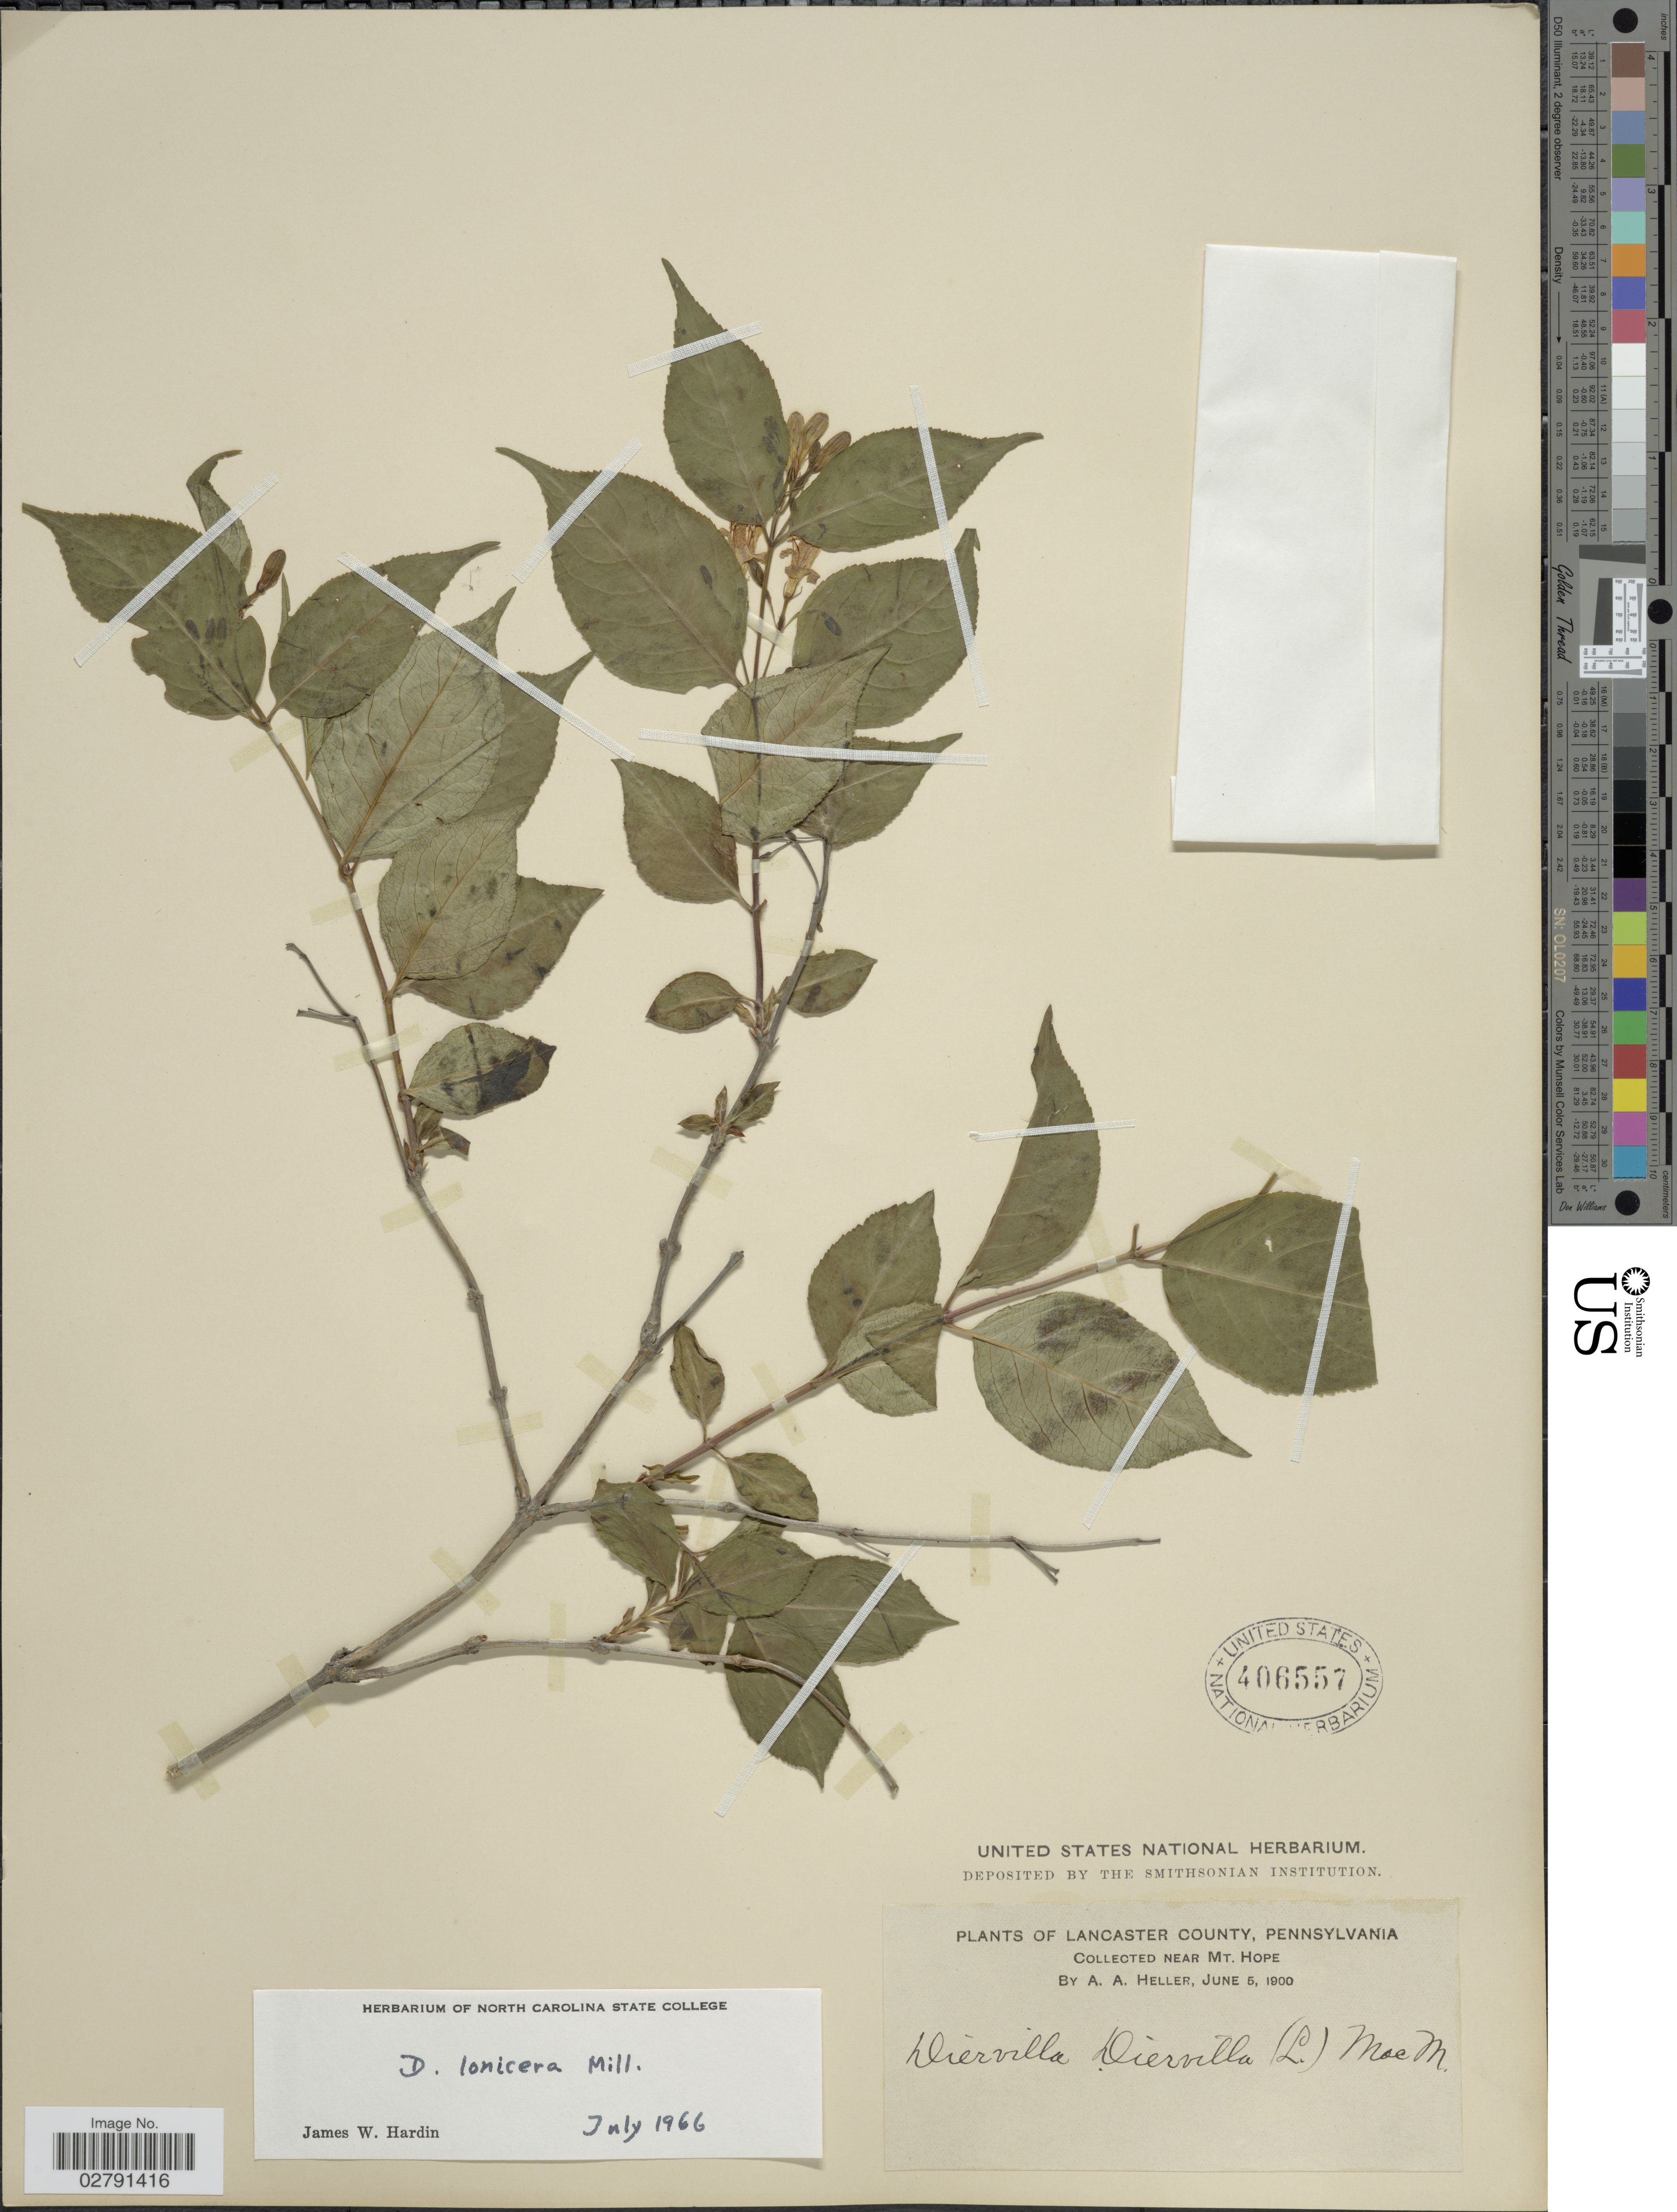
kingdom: Plantae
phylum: Tracheophyta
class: Magnoliopsida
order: Dipsacales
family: Caprifoliaceae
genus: Diervilla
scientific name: Diervilla lonicera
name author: Mill.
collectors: A. A. Heller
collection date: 1900-06-05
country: United States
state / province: Pennsylvania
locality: Lancaster County, near Mt. Hope.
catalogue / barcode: US 406557